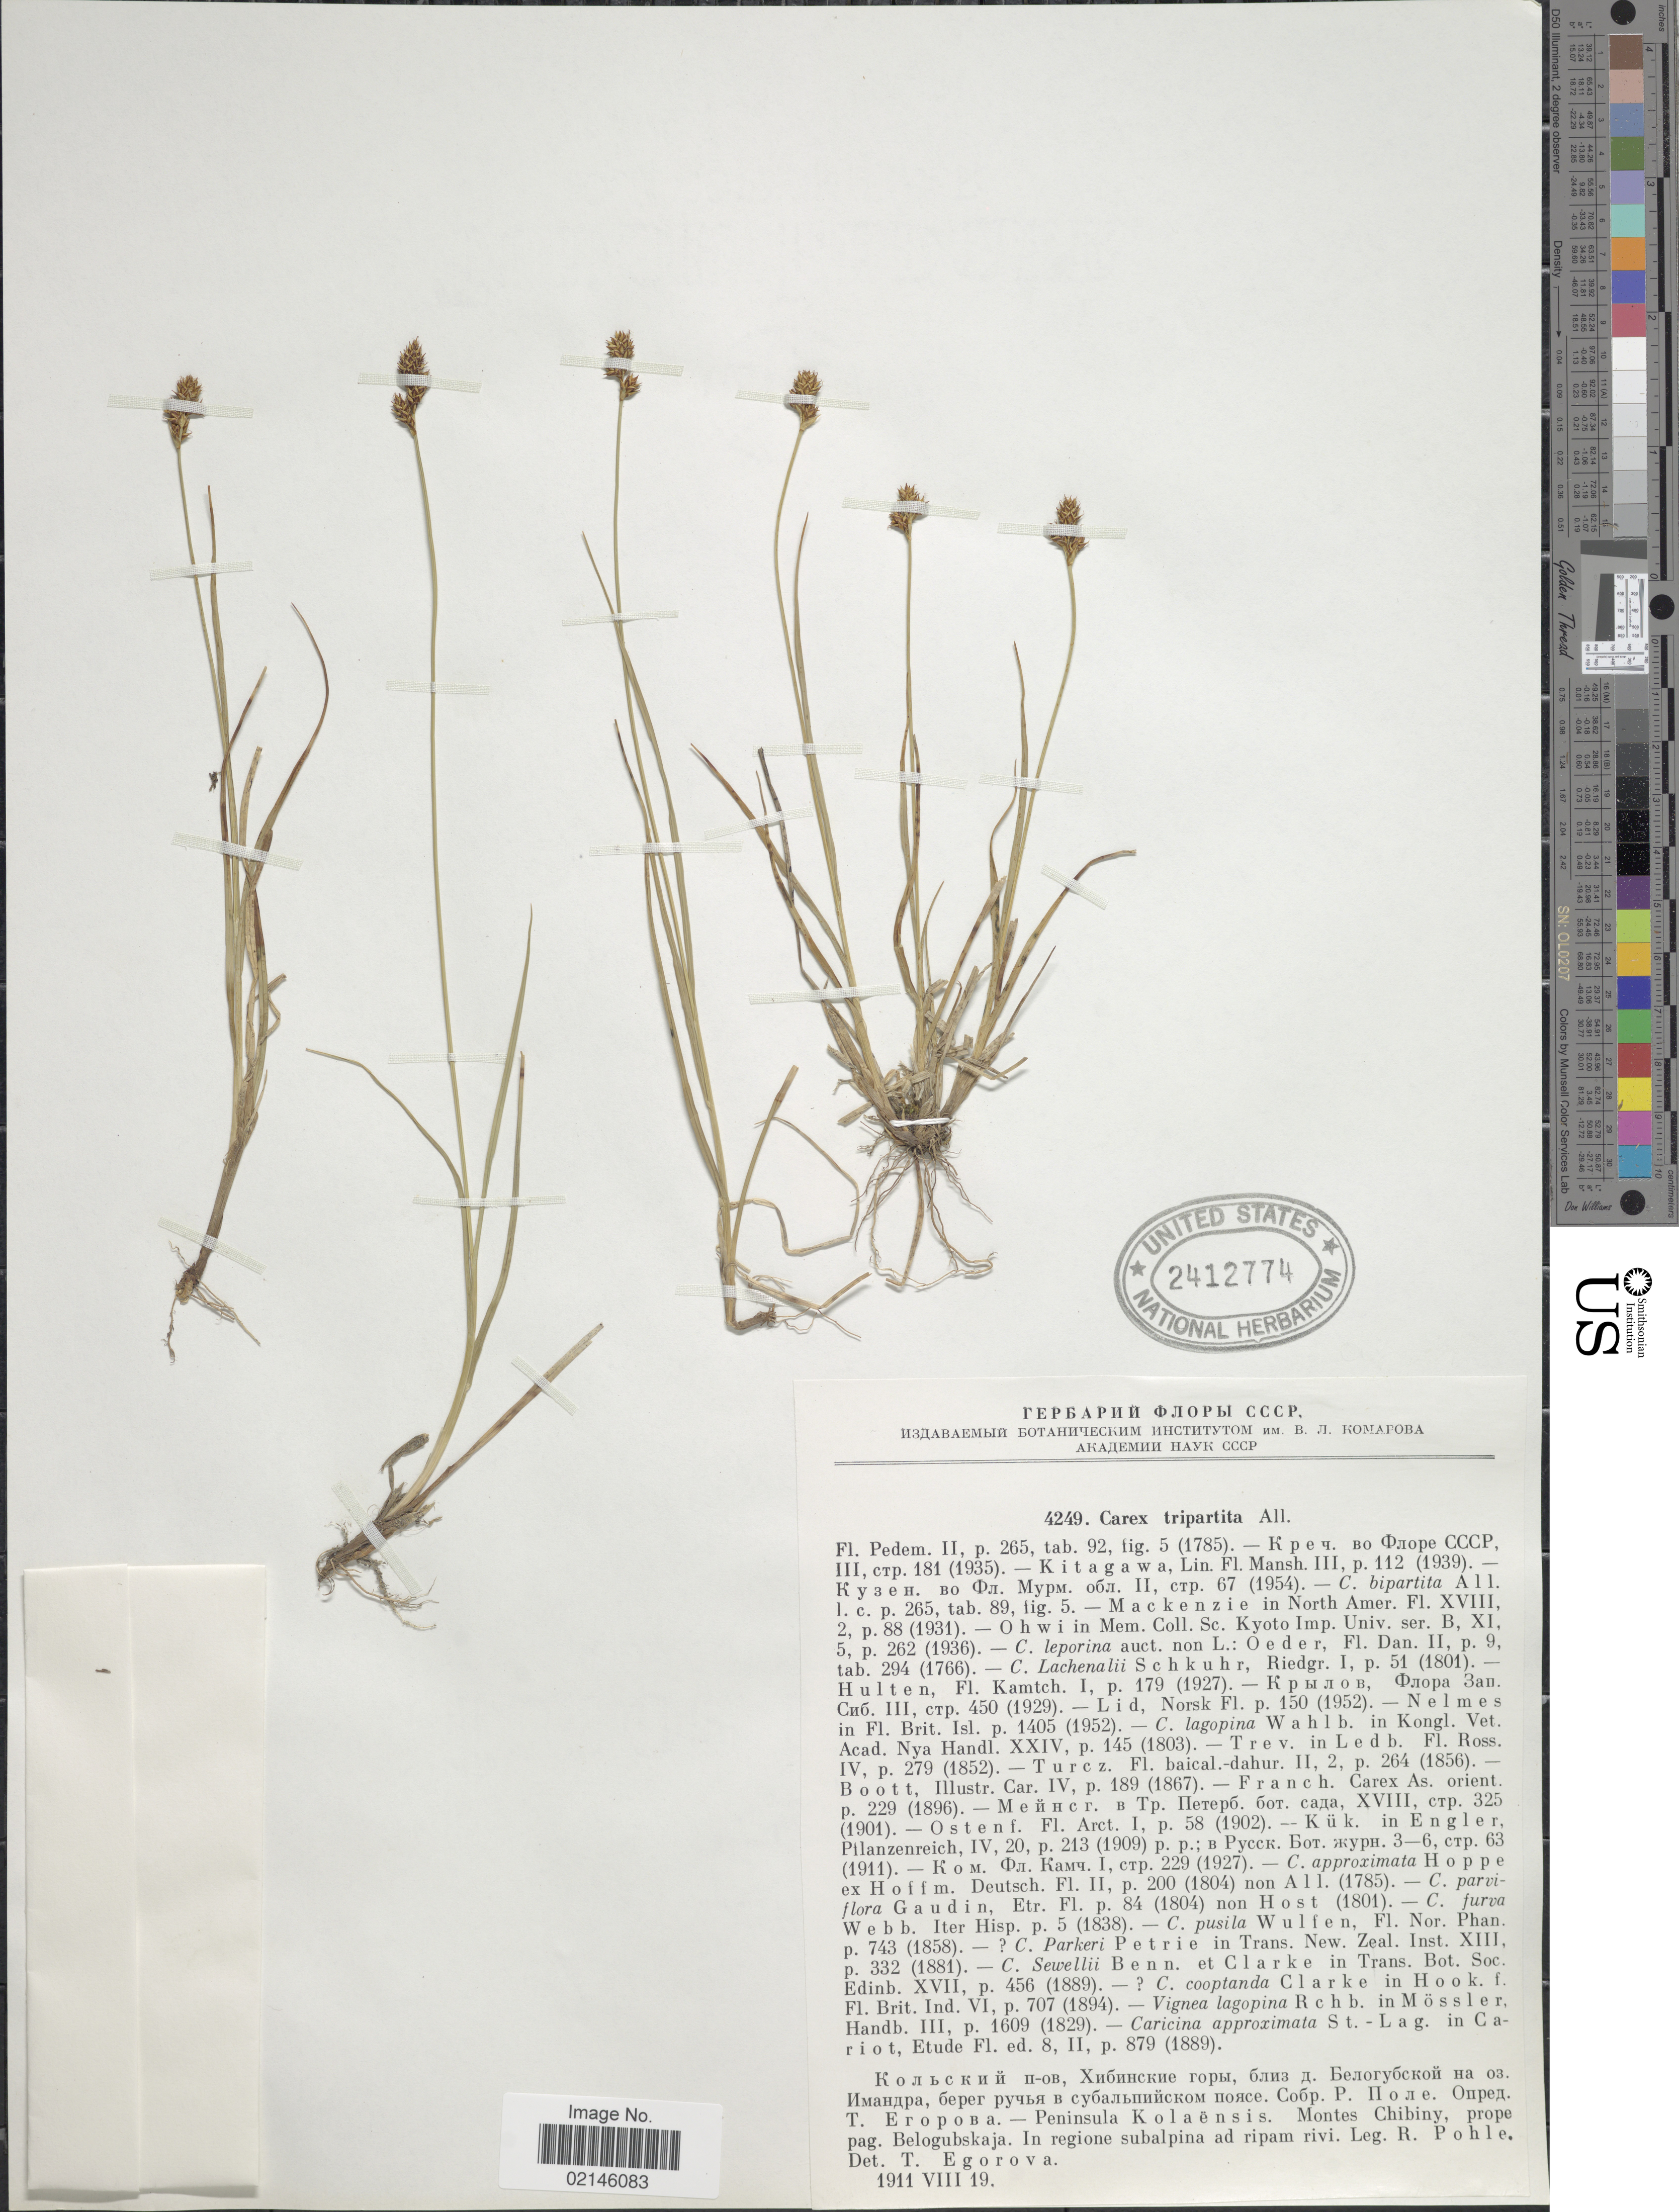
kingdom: Plantae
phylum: Tracheophyta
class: Liliopsida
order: Poales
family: Cyperaceae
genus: Carex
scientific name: Carex lachenalii subsp. lachenalii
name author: Schkuhr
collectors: R. Pohle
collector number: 4249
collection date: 1911-08-19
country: Russian Federation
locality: T. Eropoba. - Peninsula Kolaënsis. Montes Chibiny, prope pag. Belogubskaja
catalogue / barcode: US 2412774